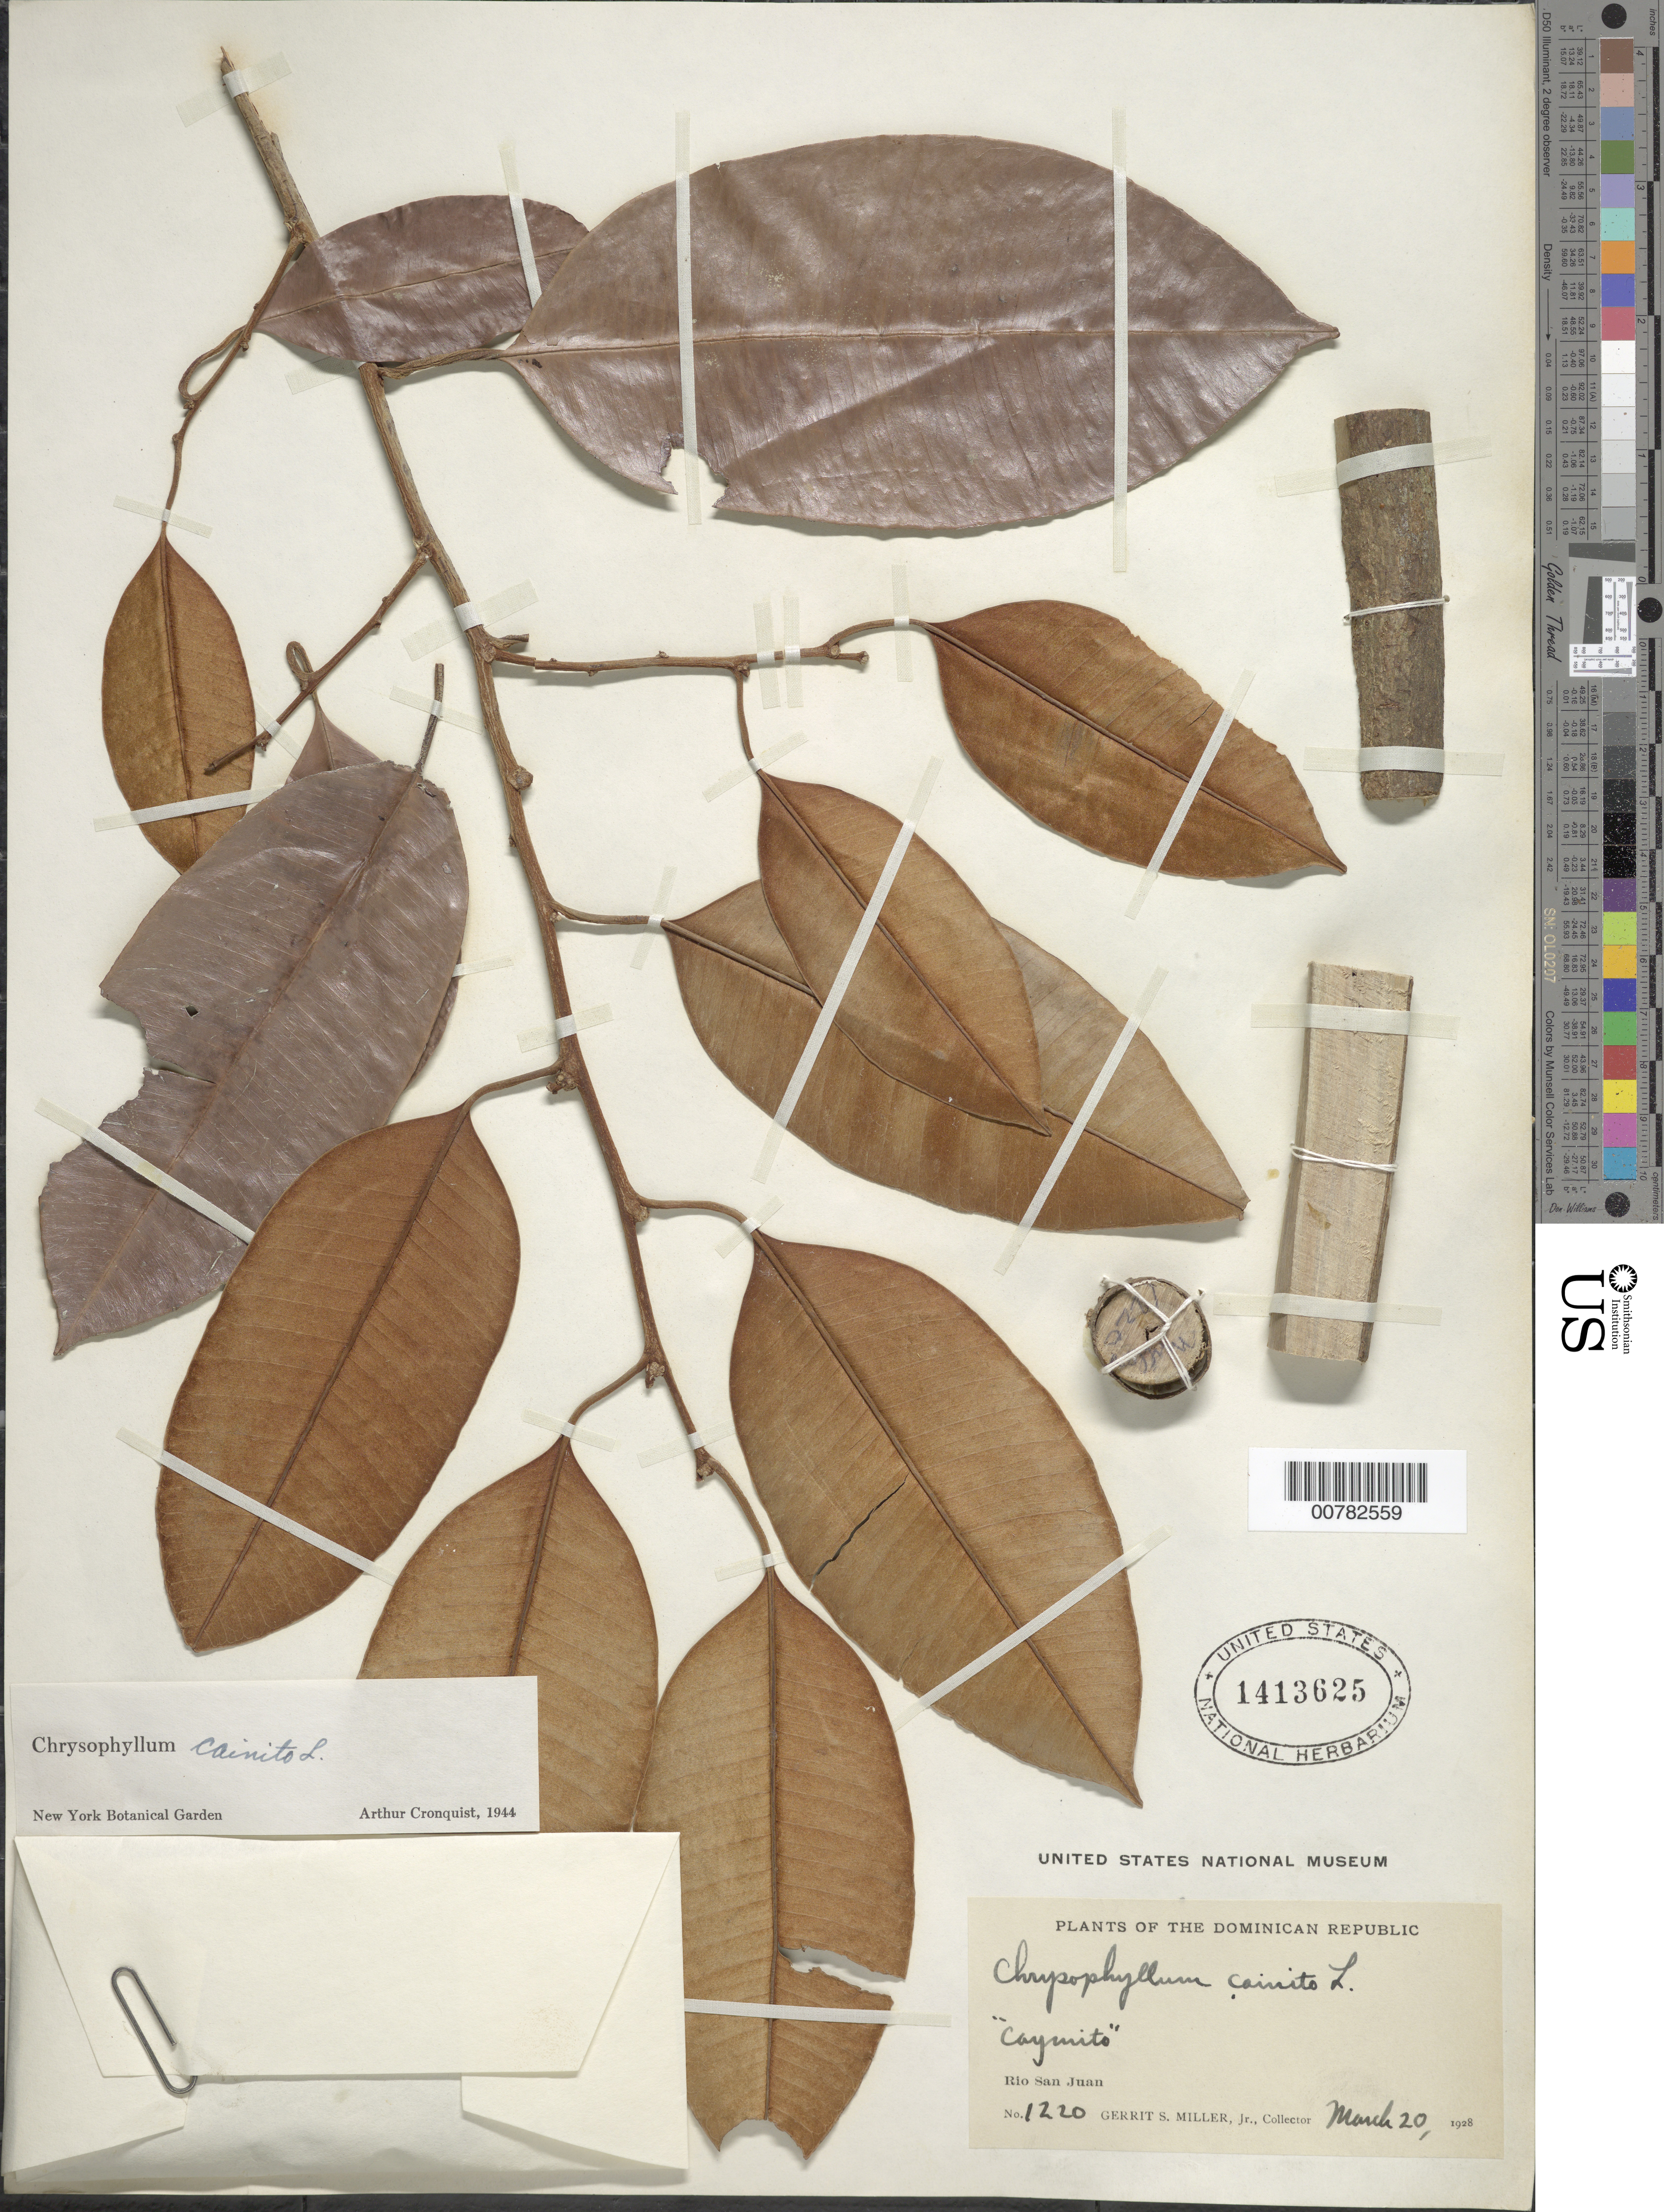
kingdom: Plantae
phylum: Tracheophyta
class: Magnoliopsida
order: Ericales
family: Sapotaceae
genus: Chrysophyllum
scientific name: Chrysophyllum cainito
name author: L.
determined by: Cronquist, A. J.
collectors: G. S. Miller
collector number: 1220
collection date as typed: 20 Mar 1928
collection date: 1928-03-20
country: Dominican Republic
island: Hispaniola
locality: San Juan River.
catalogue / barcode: US 1413625